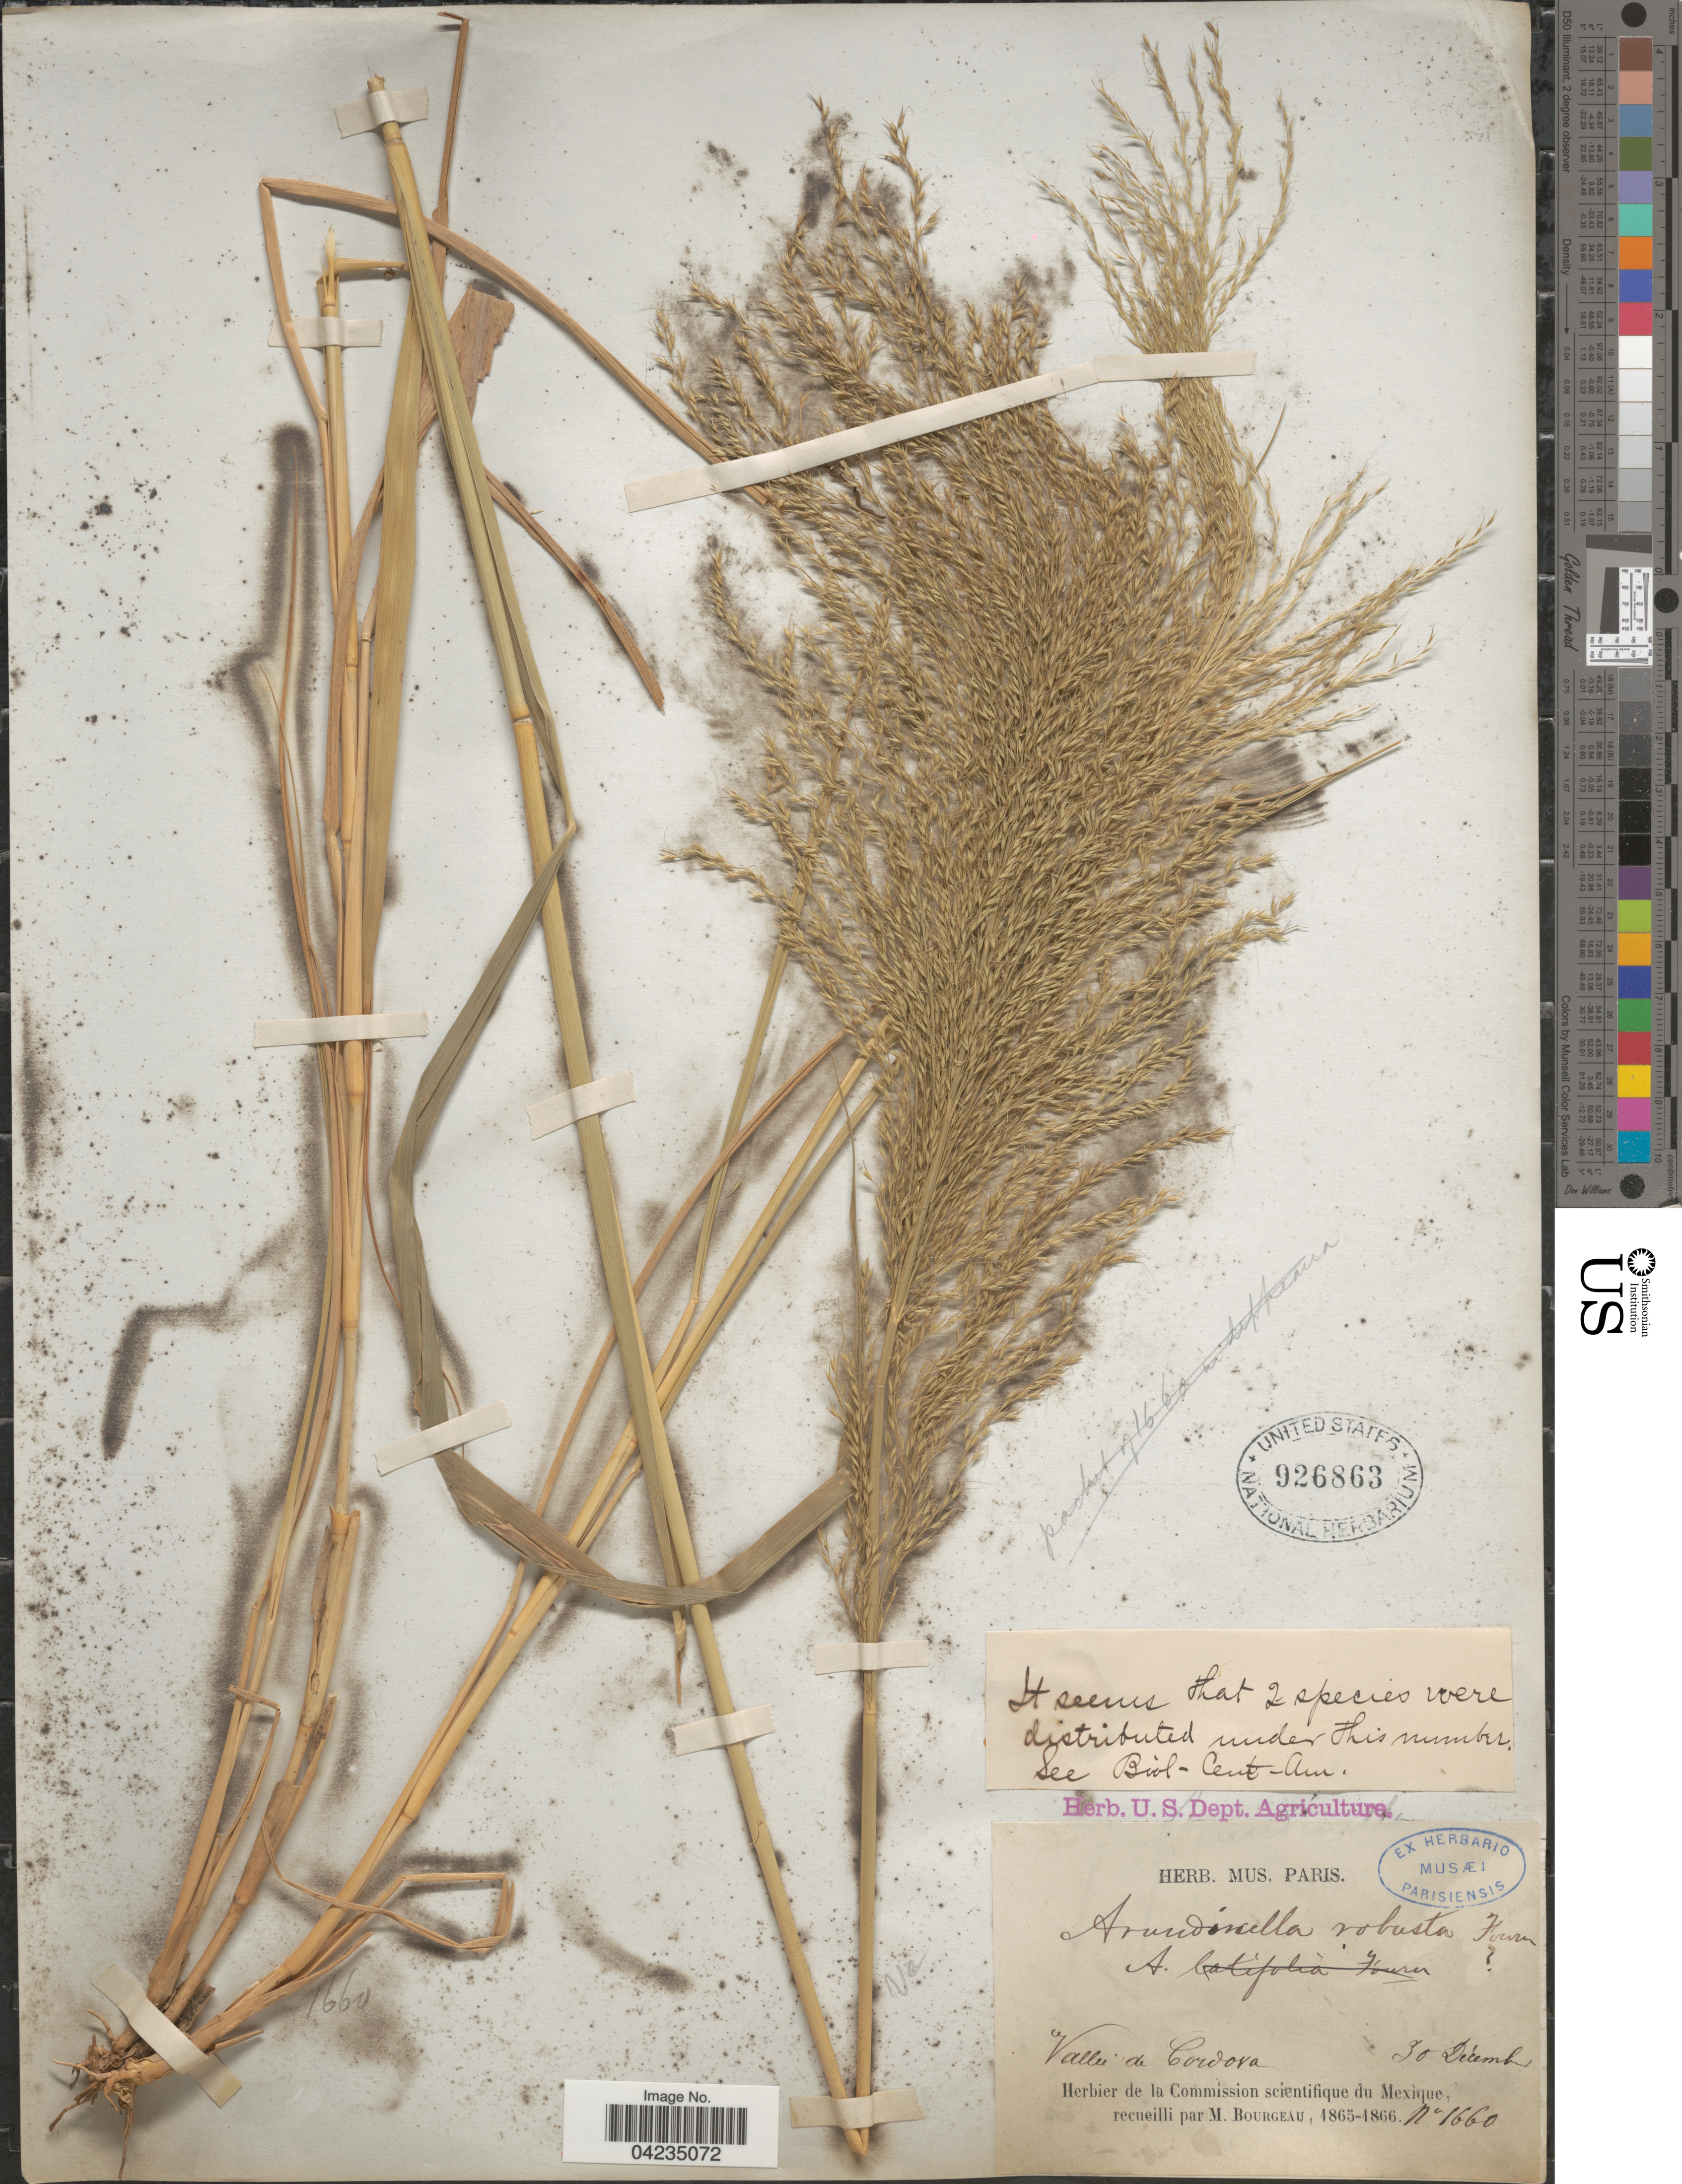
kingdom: Plantae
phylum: Tracheophyta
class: Liliopsida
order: Poales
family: Poaceae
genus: Arundinella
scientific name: Arundinella deppeana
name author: Nees ex Steud.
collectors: M. Bourgeau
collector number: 1660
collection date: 1865-12-30/1866-12-30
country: Mexico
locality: Valleé de Cordova.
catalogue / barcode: US 926863